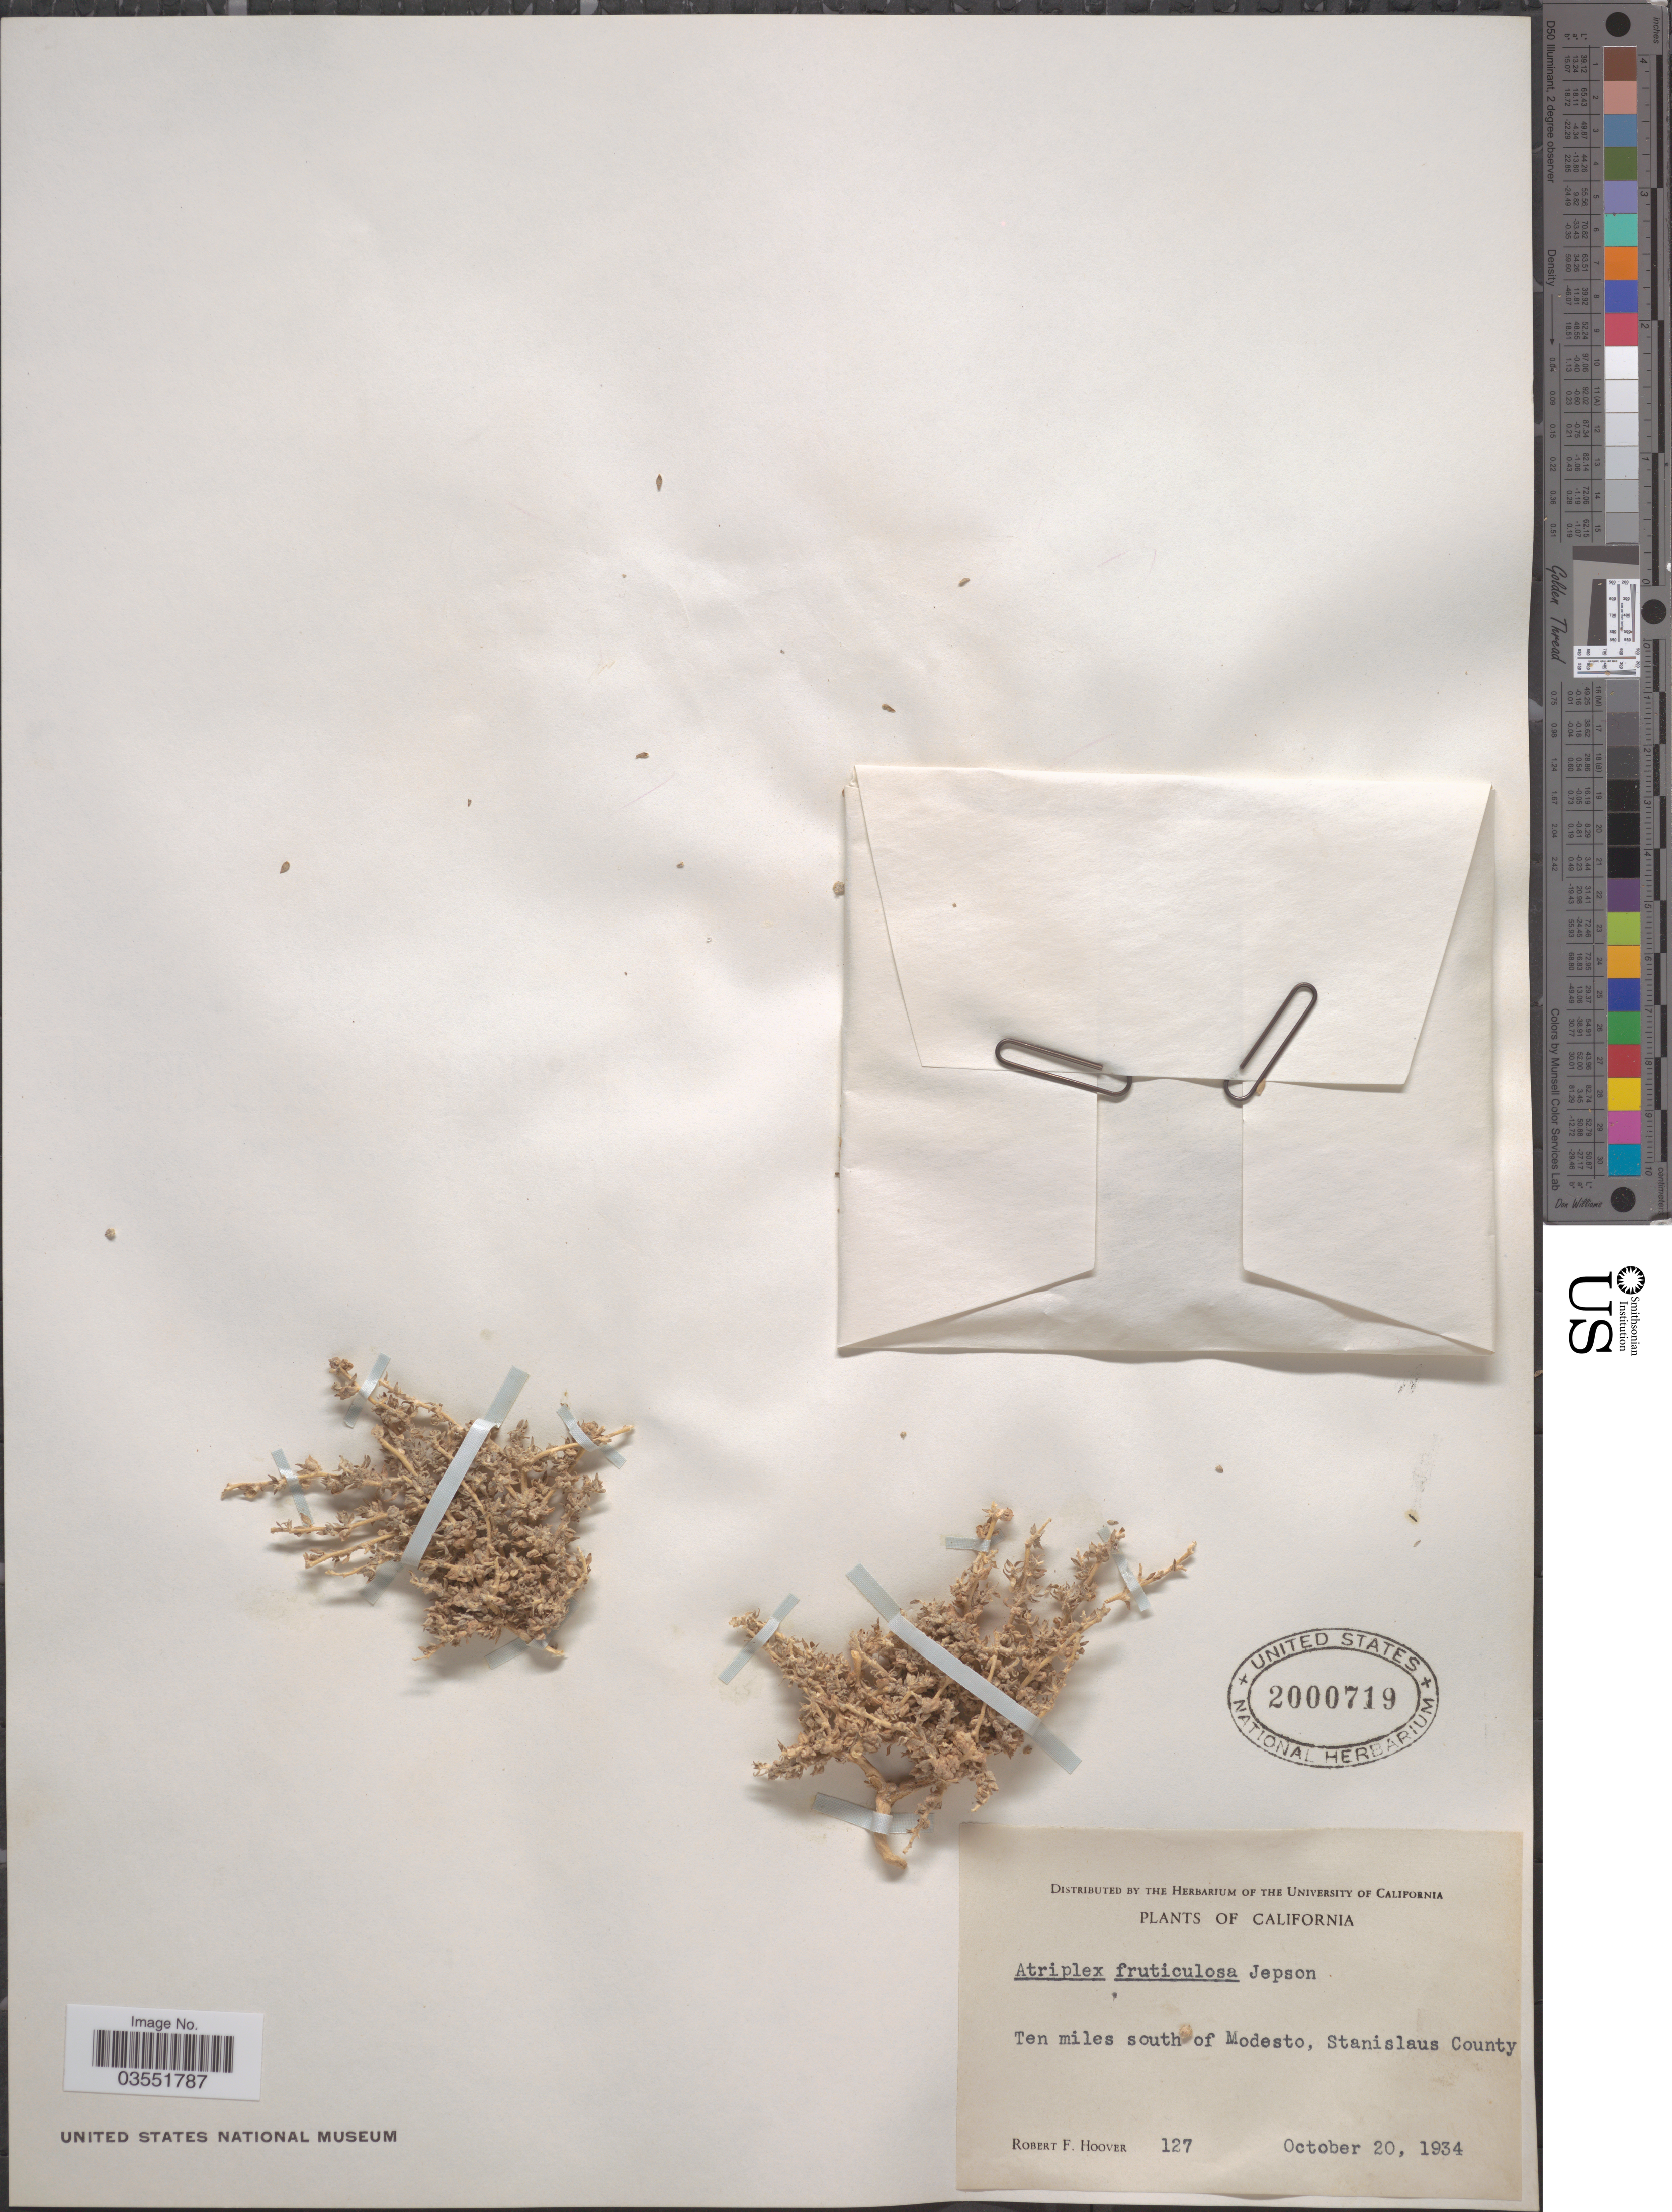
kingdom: Plantae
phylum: Tracheophyta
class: Magnoliopsida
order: Caryophyllales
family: Amaranthaceae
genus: Atriplex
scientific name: Atriplex fruticulosa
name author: Jeps.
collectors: R. F. Hoover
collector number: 127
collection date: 1934-10-20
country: United States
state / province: California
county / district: Stanislaus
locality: Ten miles south of Modesto, Stanislaus County.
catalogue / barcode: US 2000719